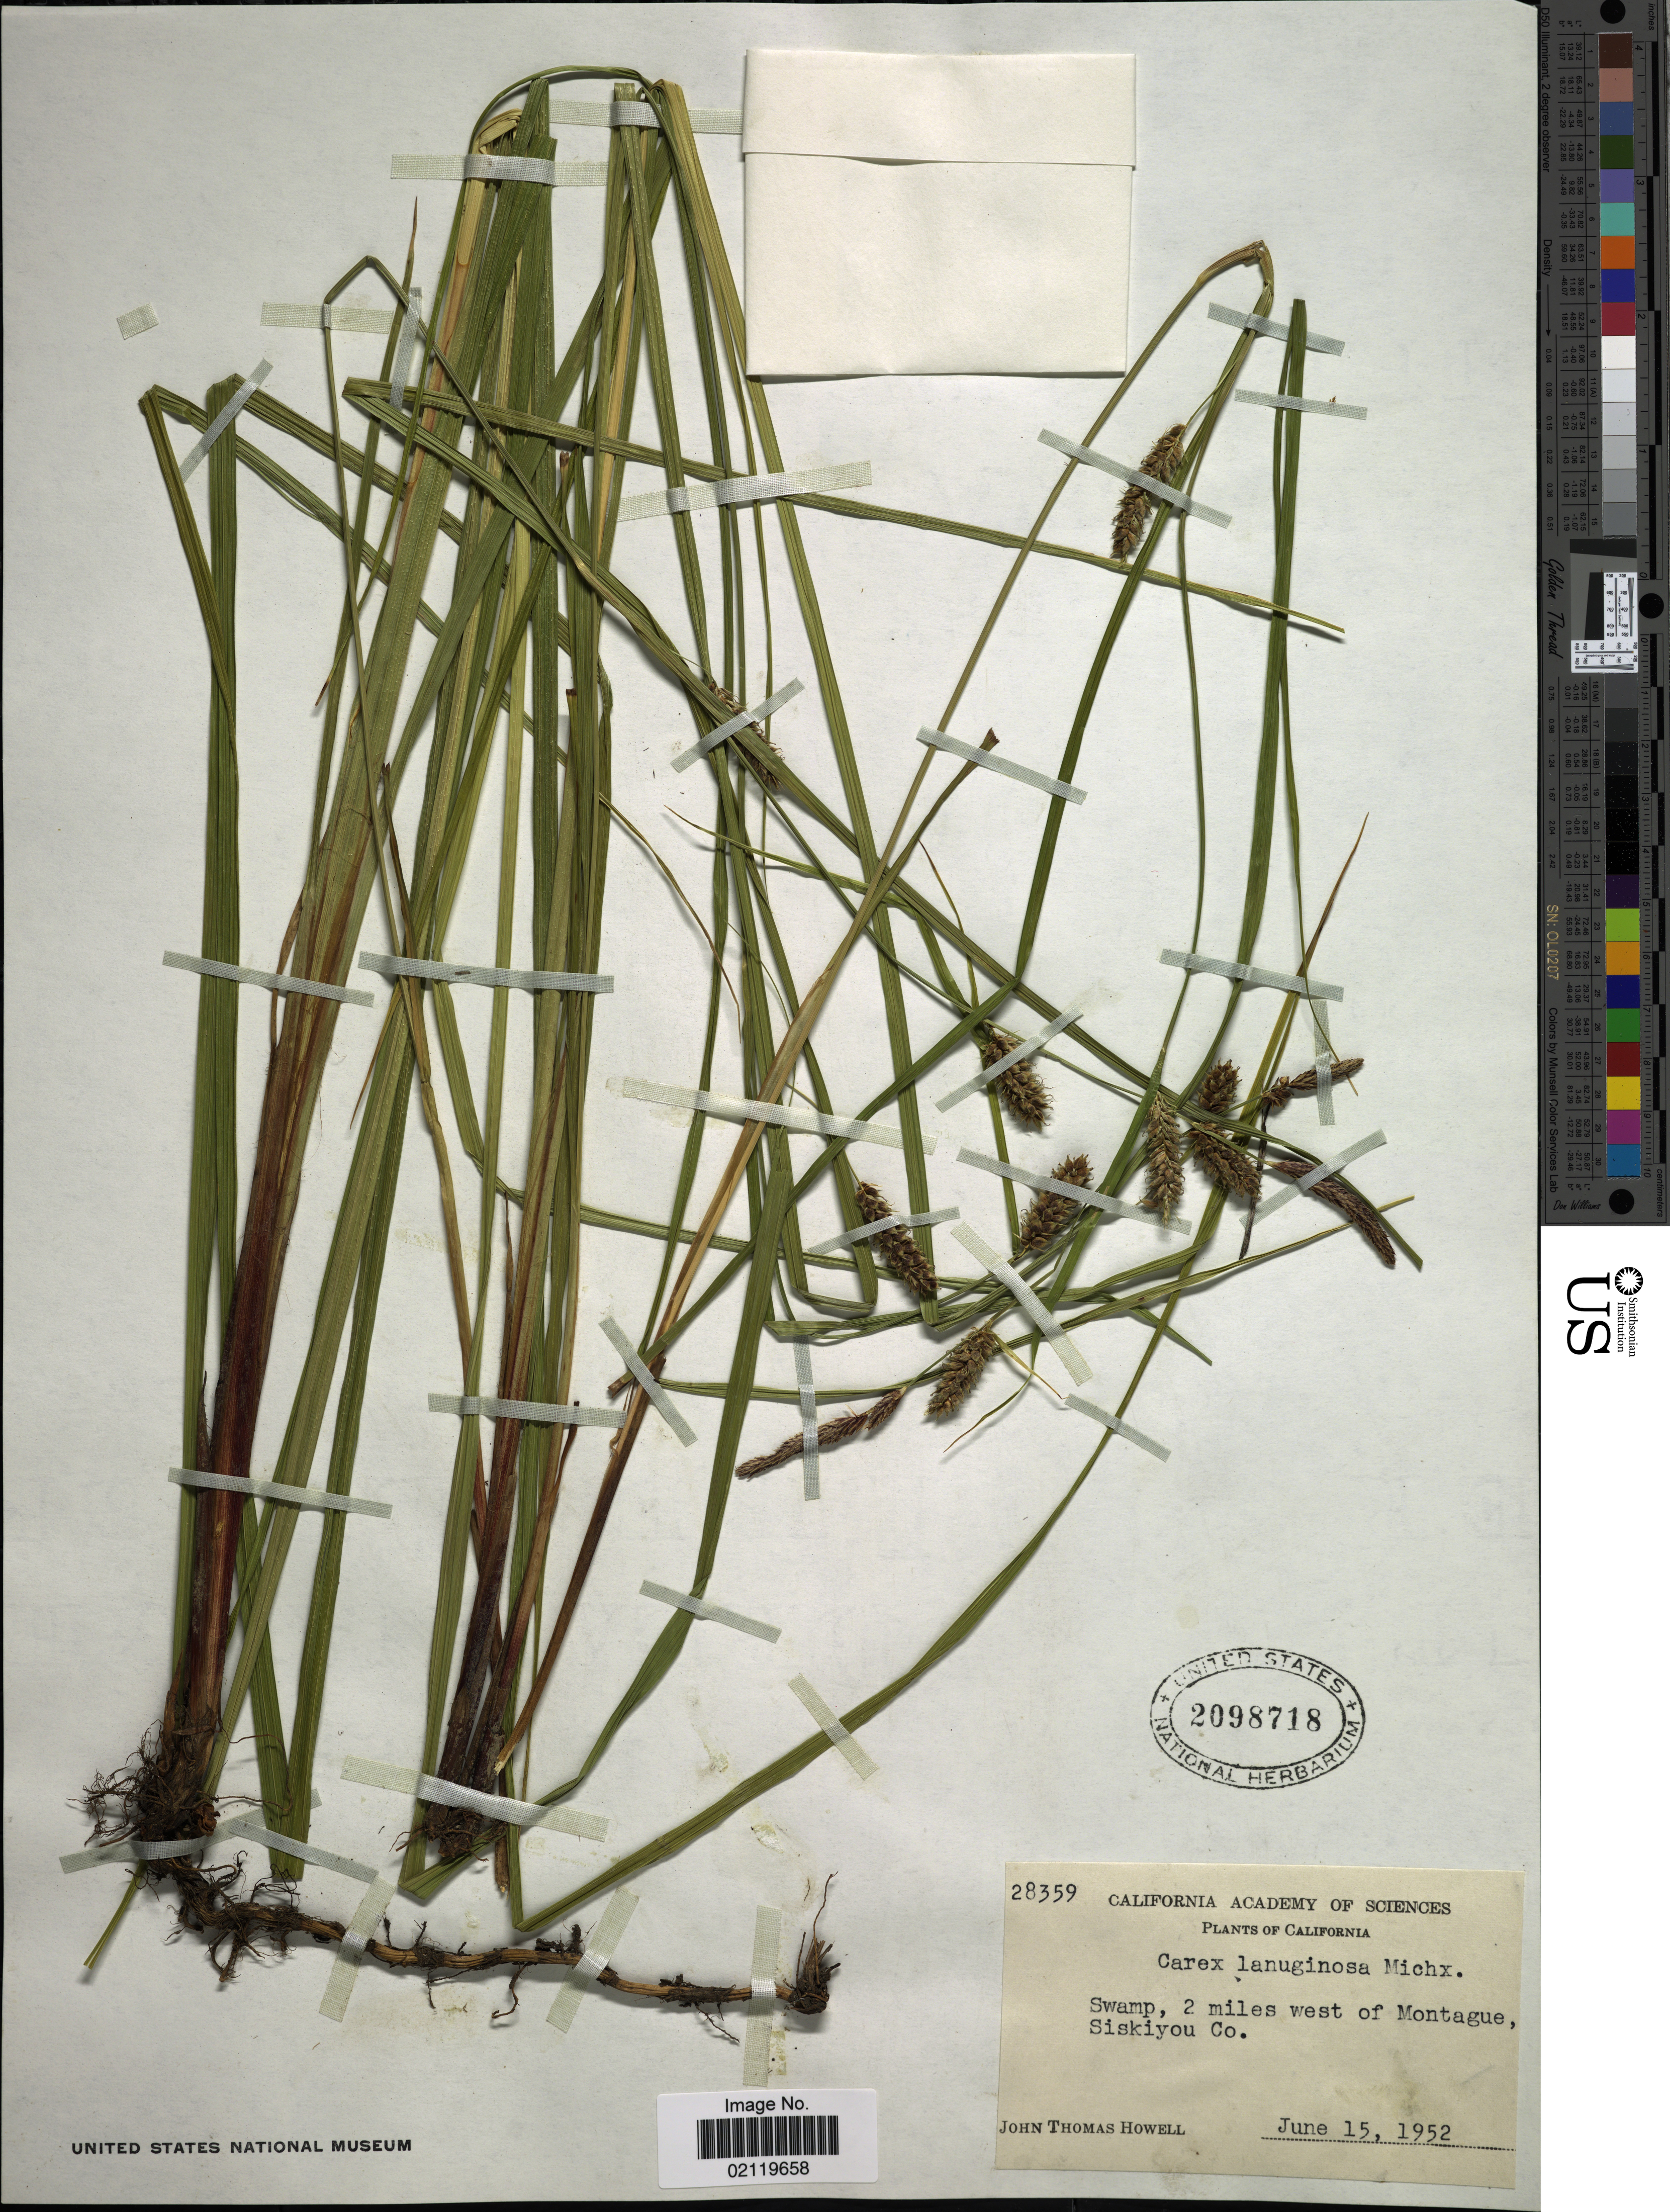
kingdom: Plantae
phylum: Tracheophyta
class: Liliopsida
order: Poales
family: Cyperaceae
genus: Carex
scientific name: Carex pellita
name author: Muhl. ex Willd.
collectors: J. T. Howell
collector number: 28359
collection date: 1952-06-15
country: United States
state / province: California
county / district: Siskiyou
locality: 2 miles west of Montague, Siskiyou Co.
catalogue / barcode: US 2098718